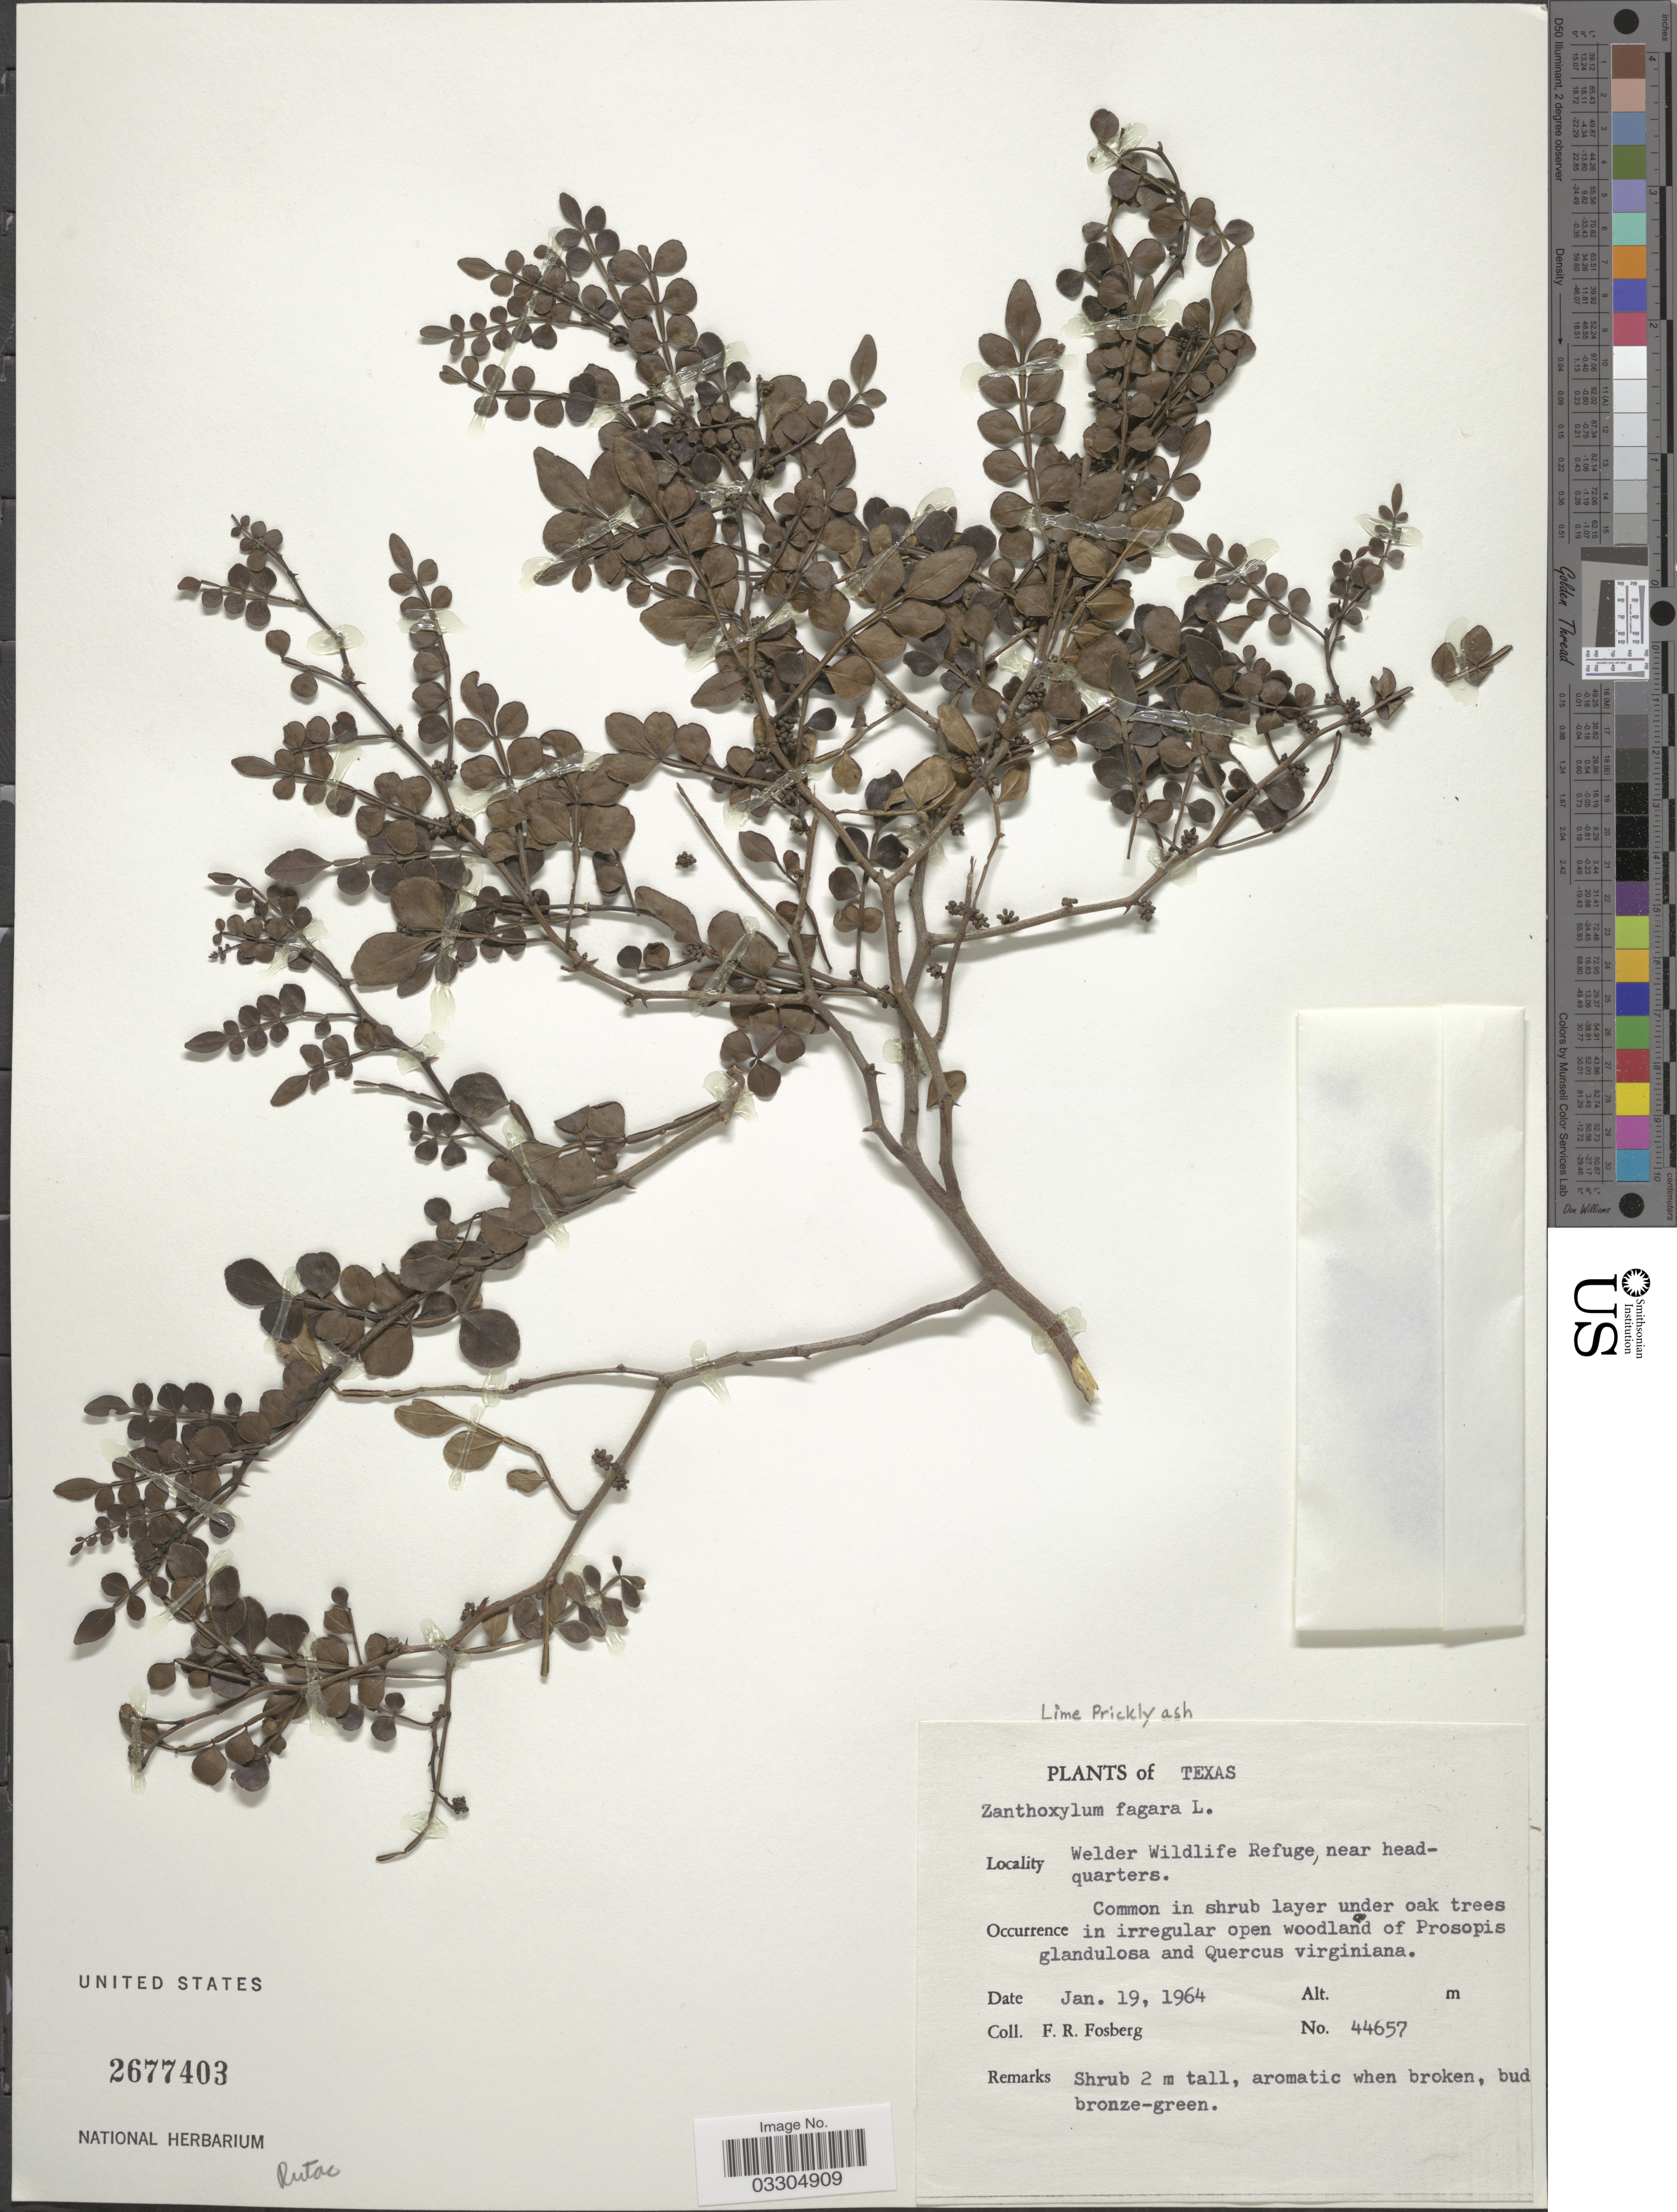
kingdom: Plantae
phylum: Tracheophyta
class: Magnoliopsida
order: Sapindales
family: Rutaceae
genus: Zanthoxylum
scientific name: Zanthoxylum fagara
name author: (L.) Sarg.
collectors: F. R. Fosberg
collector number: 44657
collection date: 1964-01-19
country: United States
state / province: Texas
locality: Welder Wildlife Refuge, near headquarters.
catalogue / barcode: US 2677403